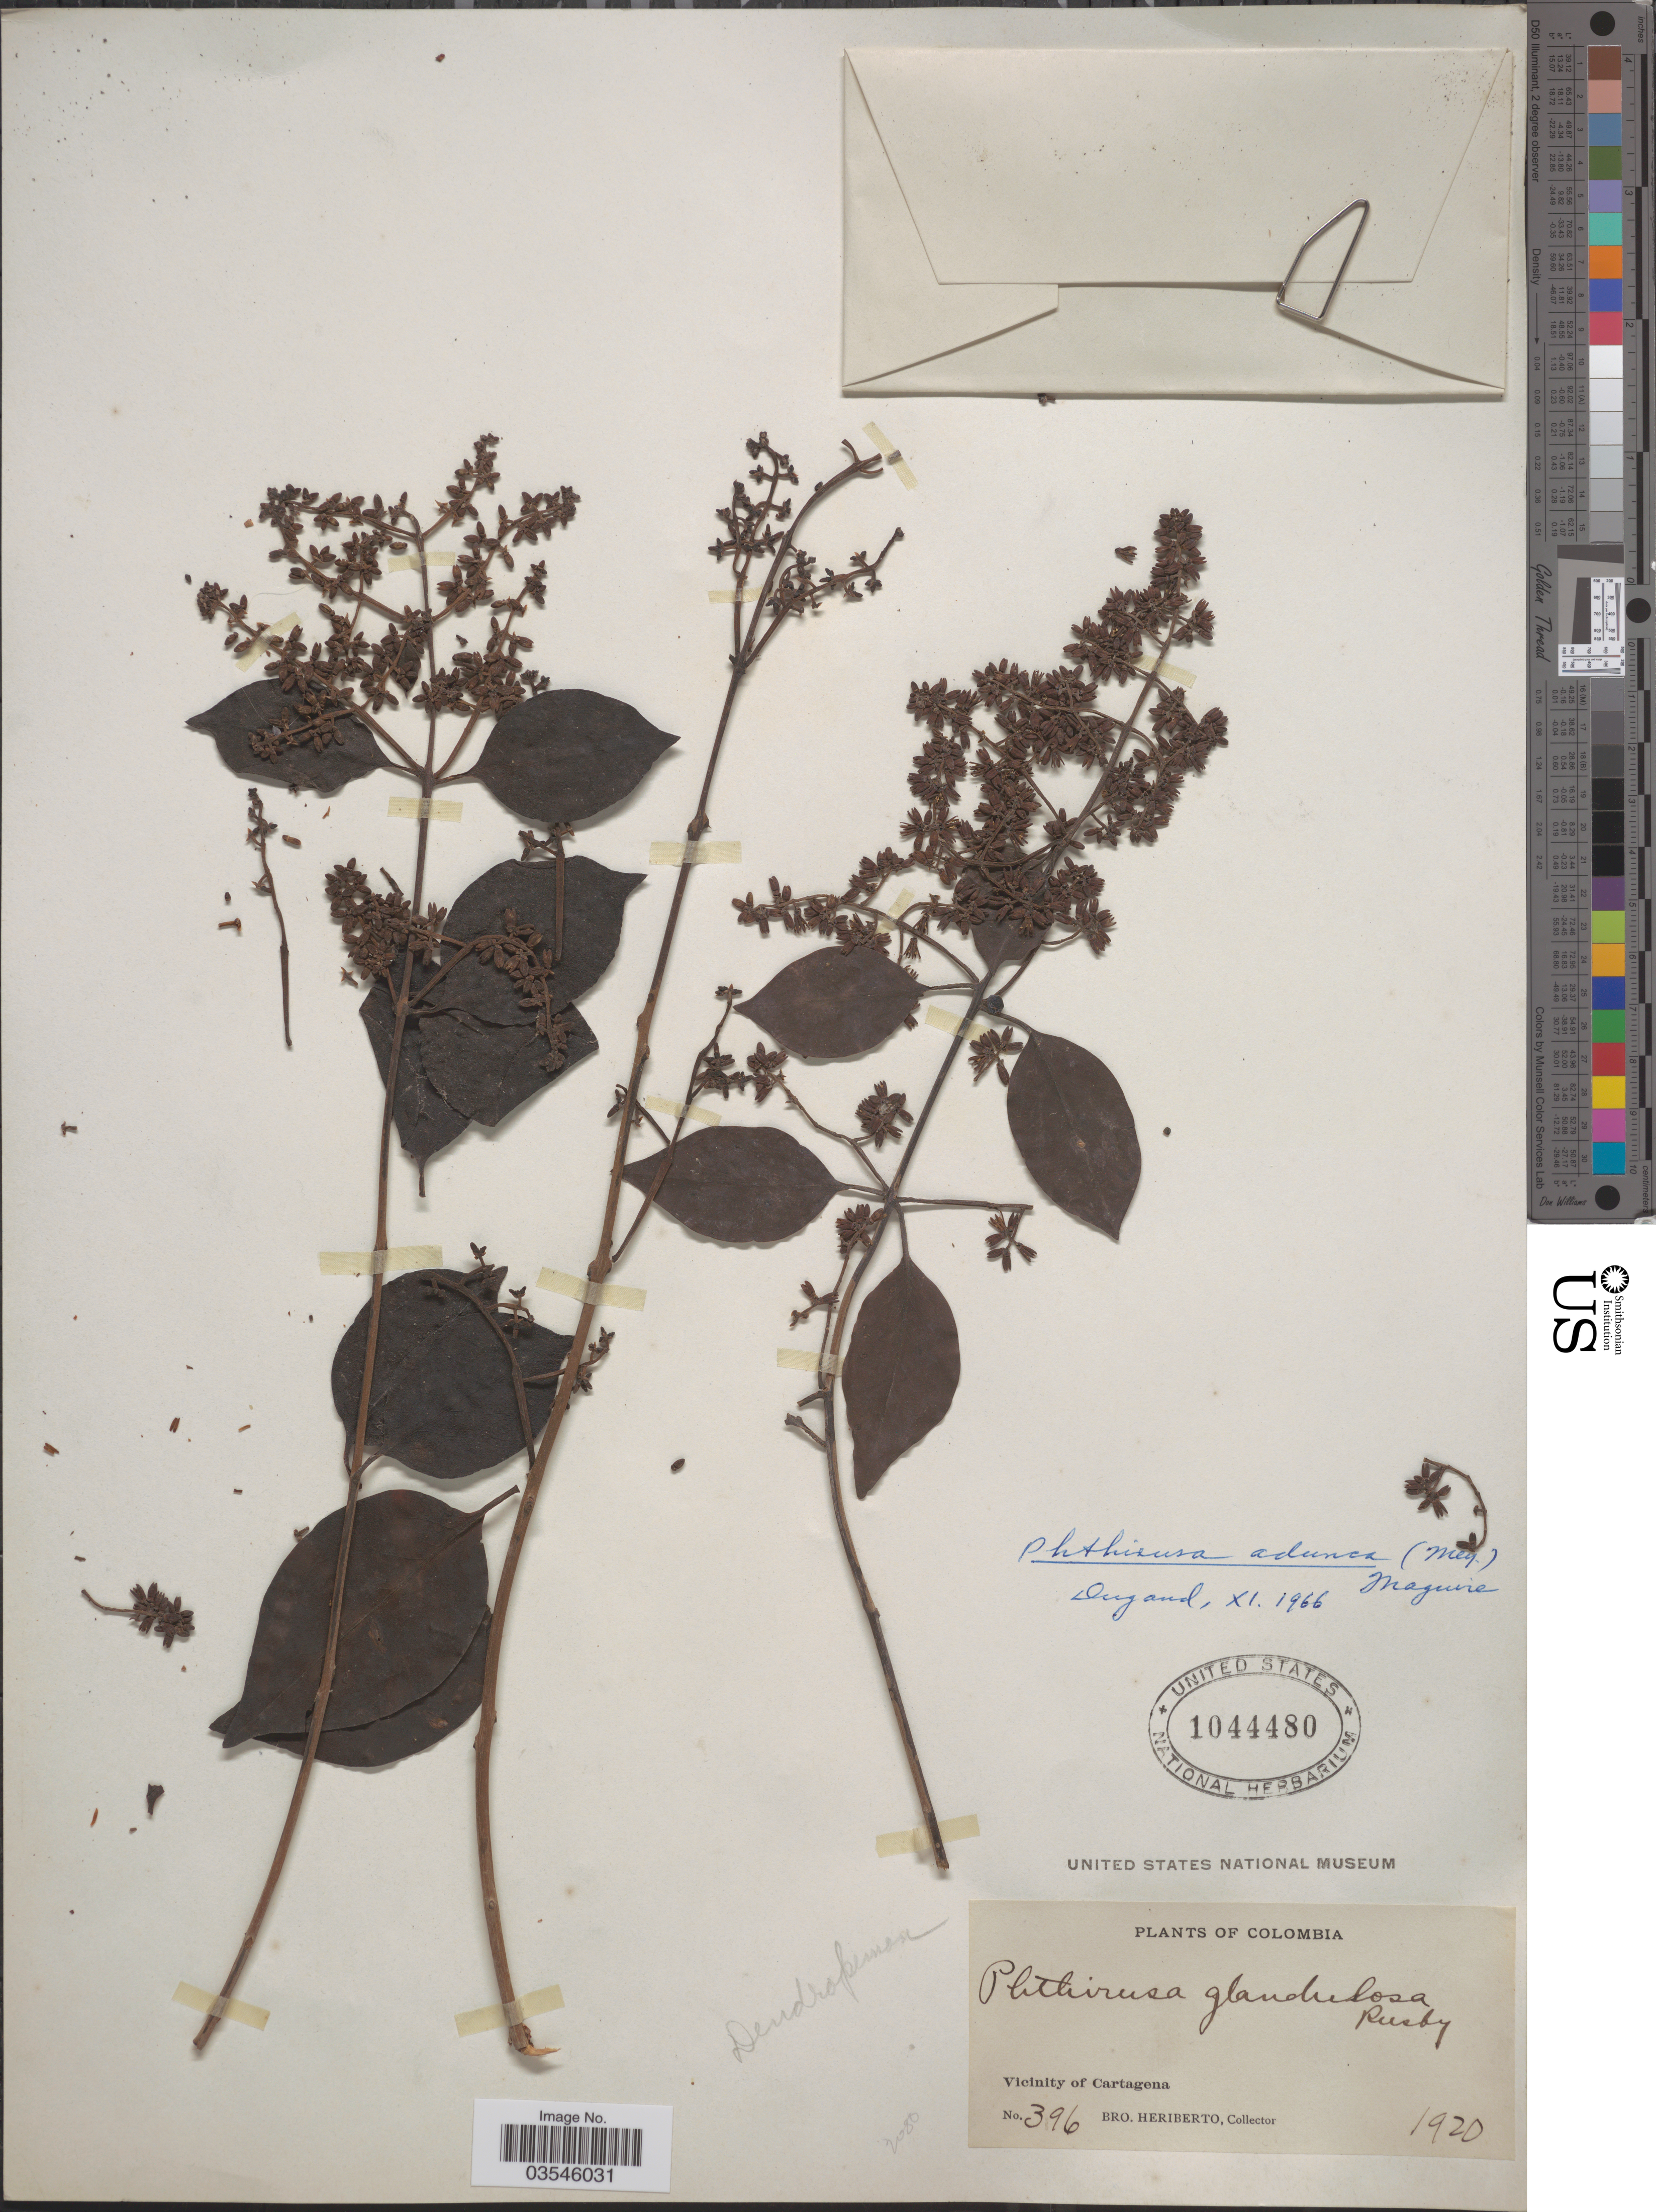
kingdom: Plantae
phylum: Tracheophyta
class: Magnoliopsida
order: Santalales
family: Loranthaceae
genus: Phthirusa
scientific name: Phthirusa adunca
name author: (G. Mey.) Maguire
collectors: B. Heriberto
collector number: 396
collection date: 1920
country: Colombia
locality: Vicinity of Cartagena.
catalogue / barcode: US 1044480